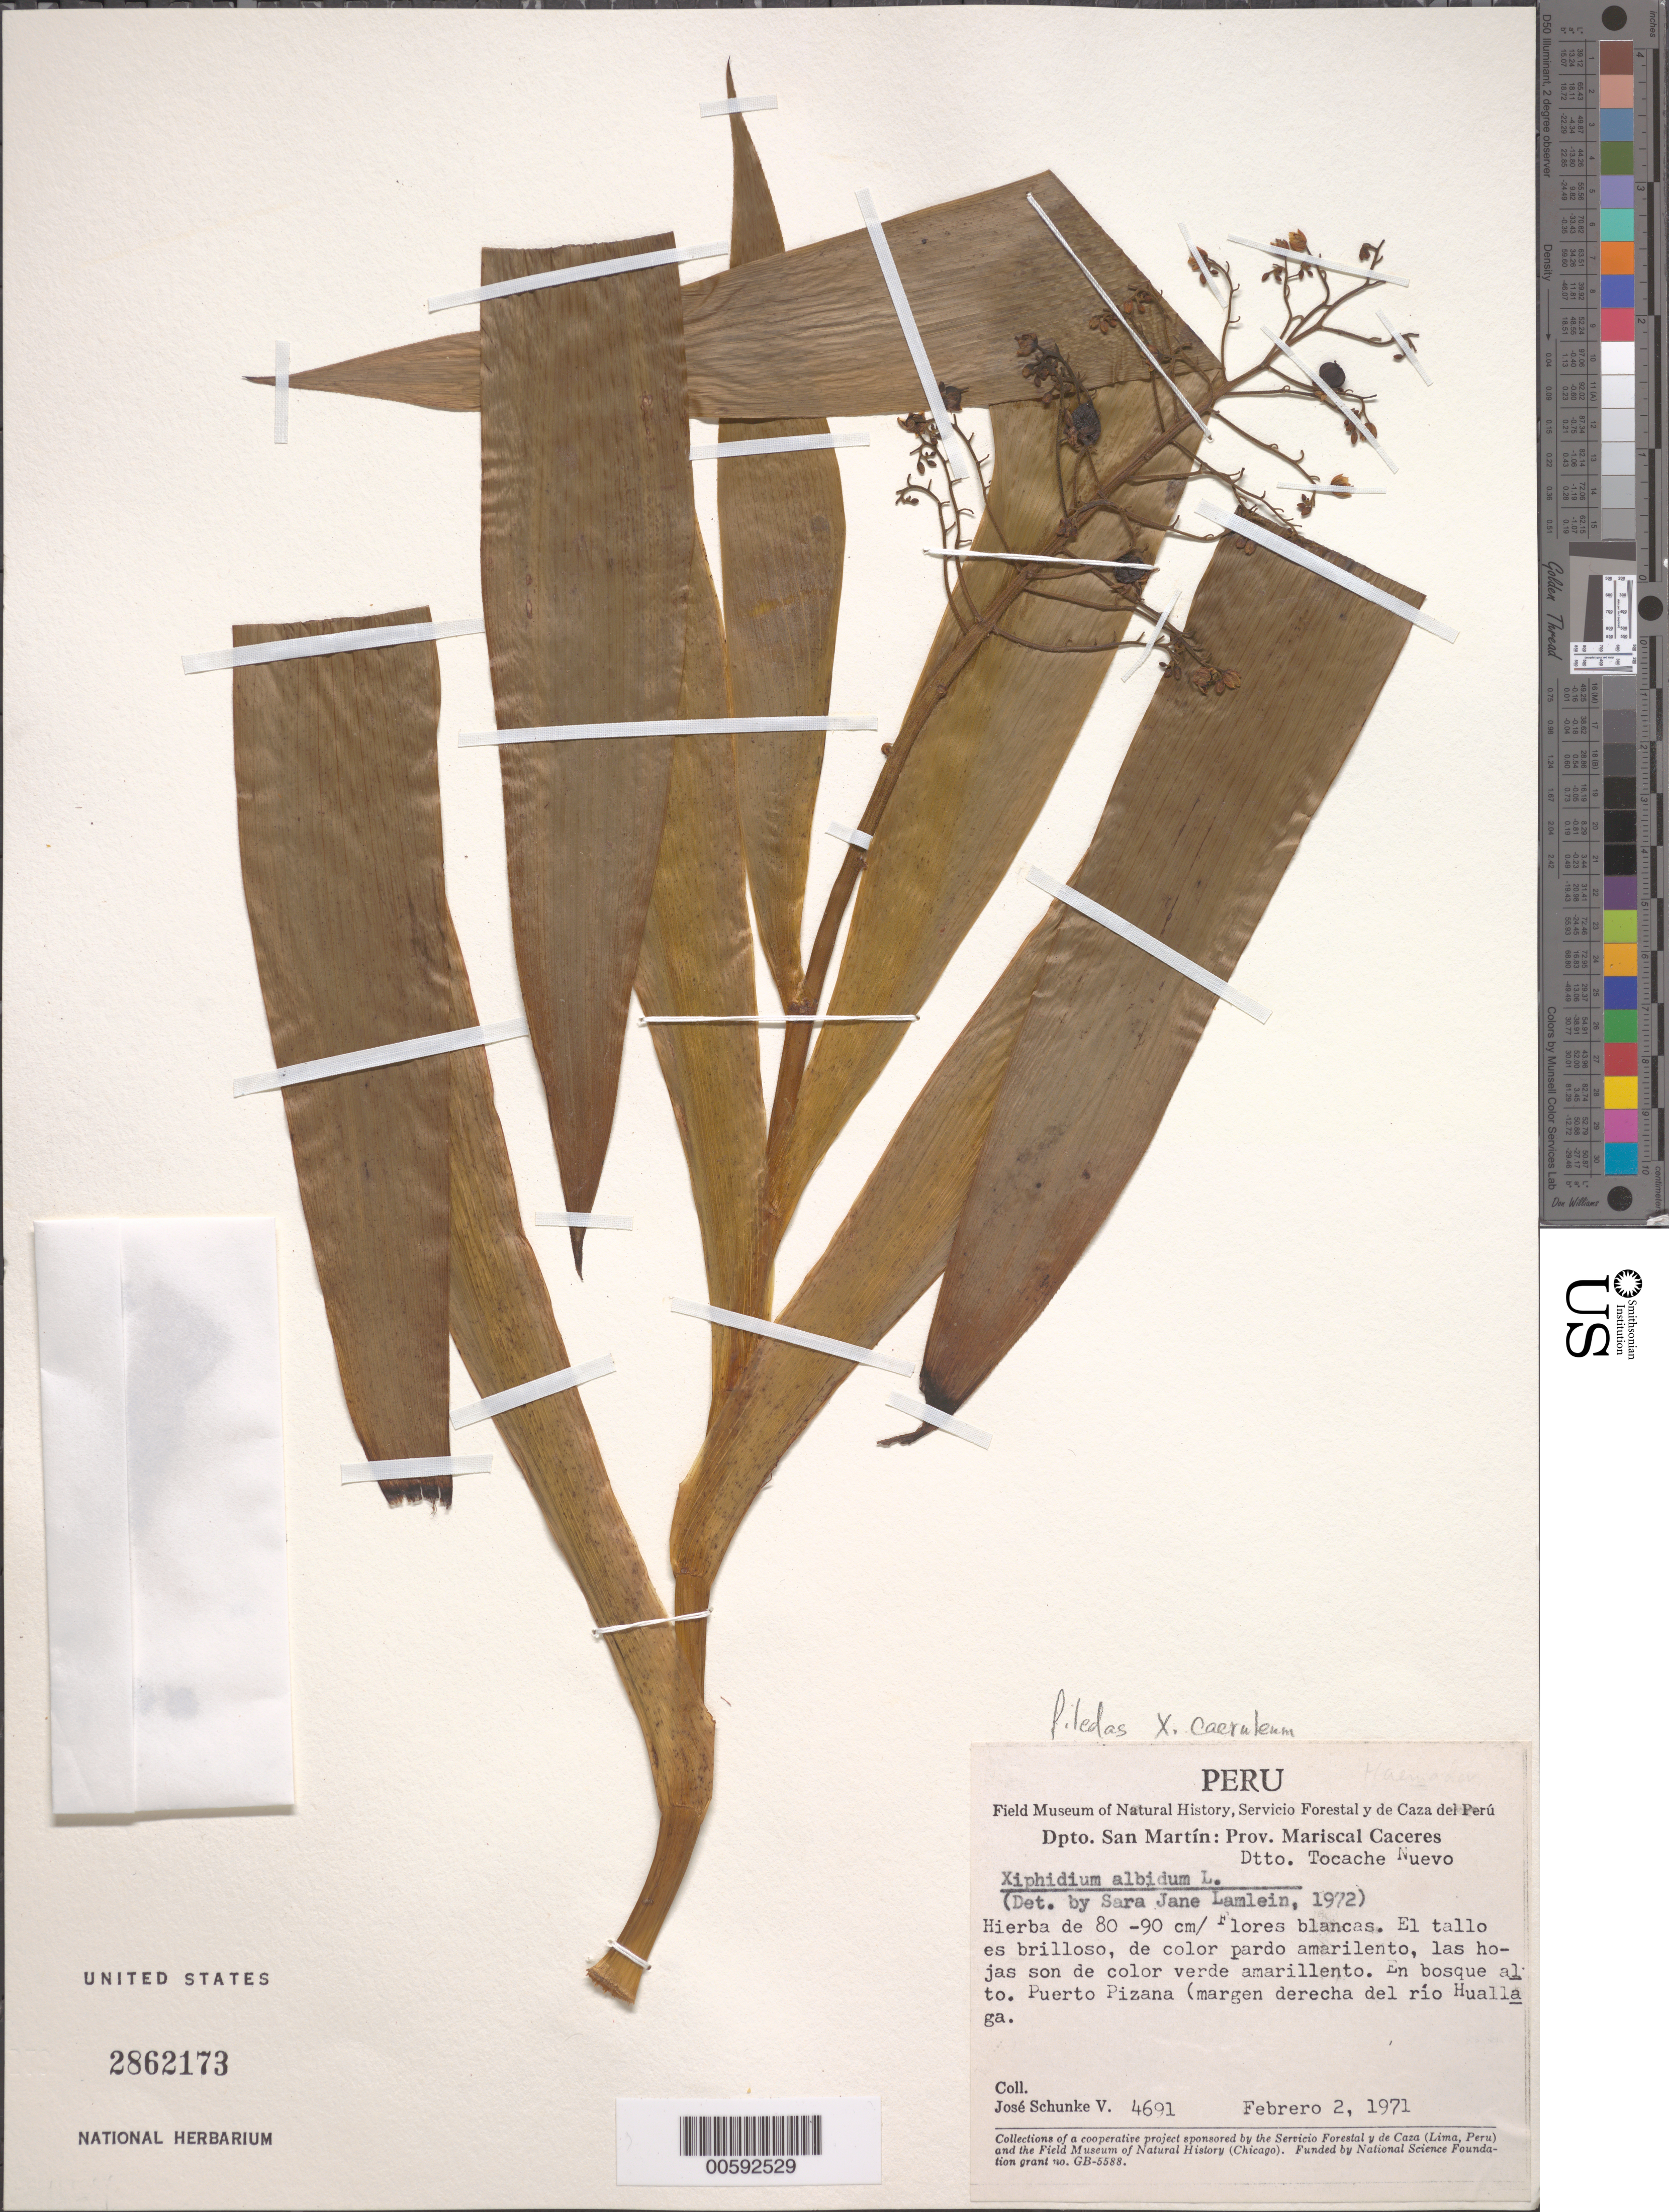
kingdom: Plantae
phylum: Tracheophyta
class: Liliopsida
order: Commelinales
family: Haemodoraceae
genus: Xiphidium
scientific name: Xiphidium caeruleum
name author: Aubl.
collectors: J. Schunke Vigo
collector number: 4691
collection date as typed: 02 Feb 1971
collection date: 1971-02-02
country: Peru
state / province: San Martín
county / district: Mariscal Cáceres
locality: Tocache Nuevo, Puerto Pizana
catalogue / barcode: US 2862173